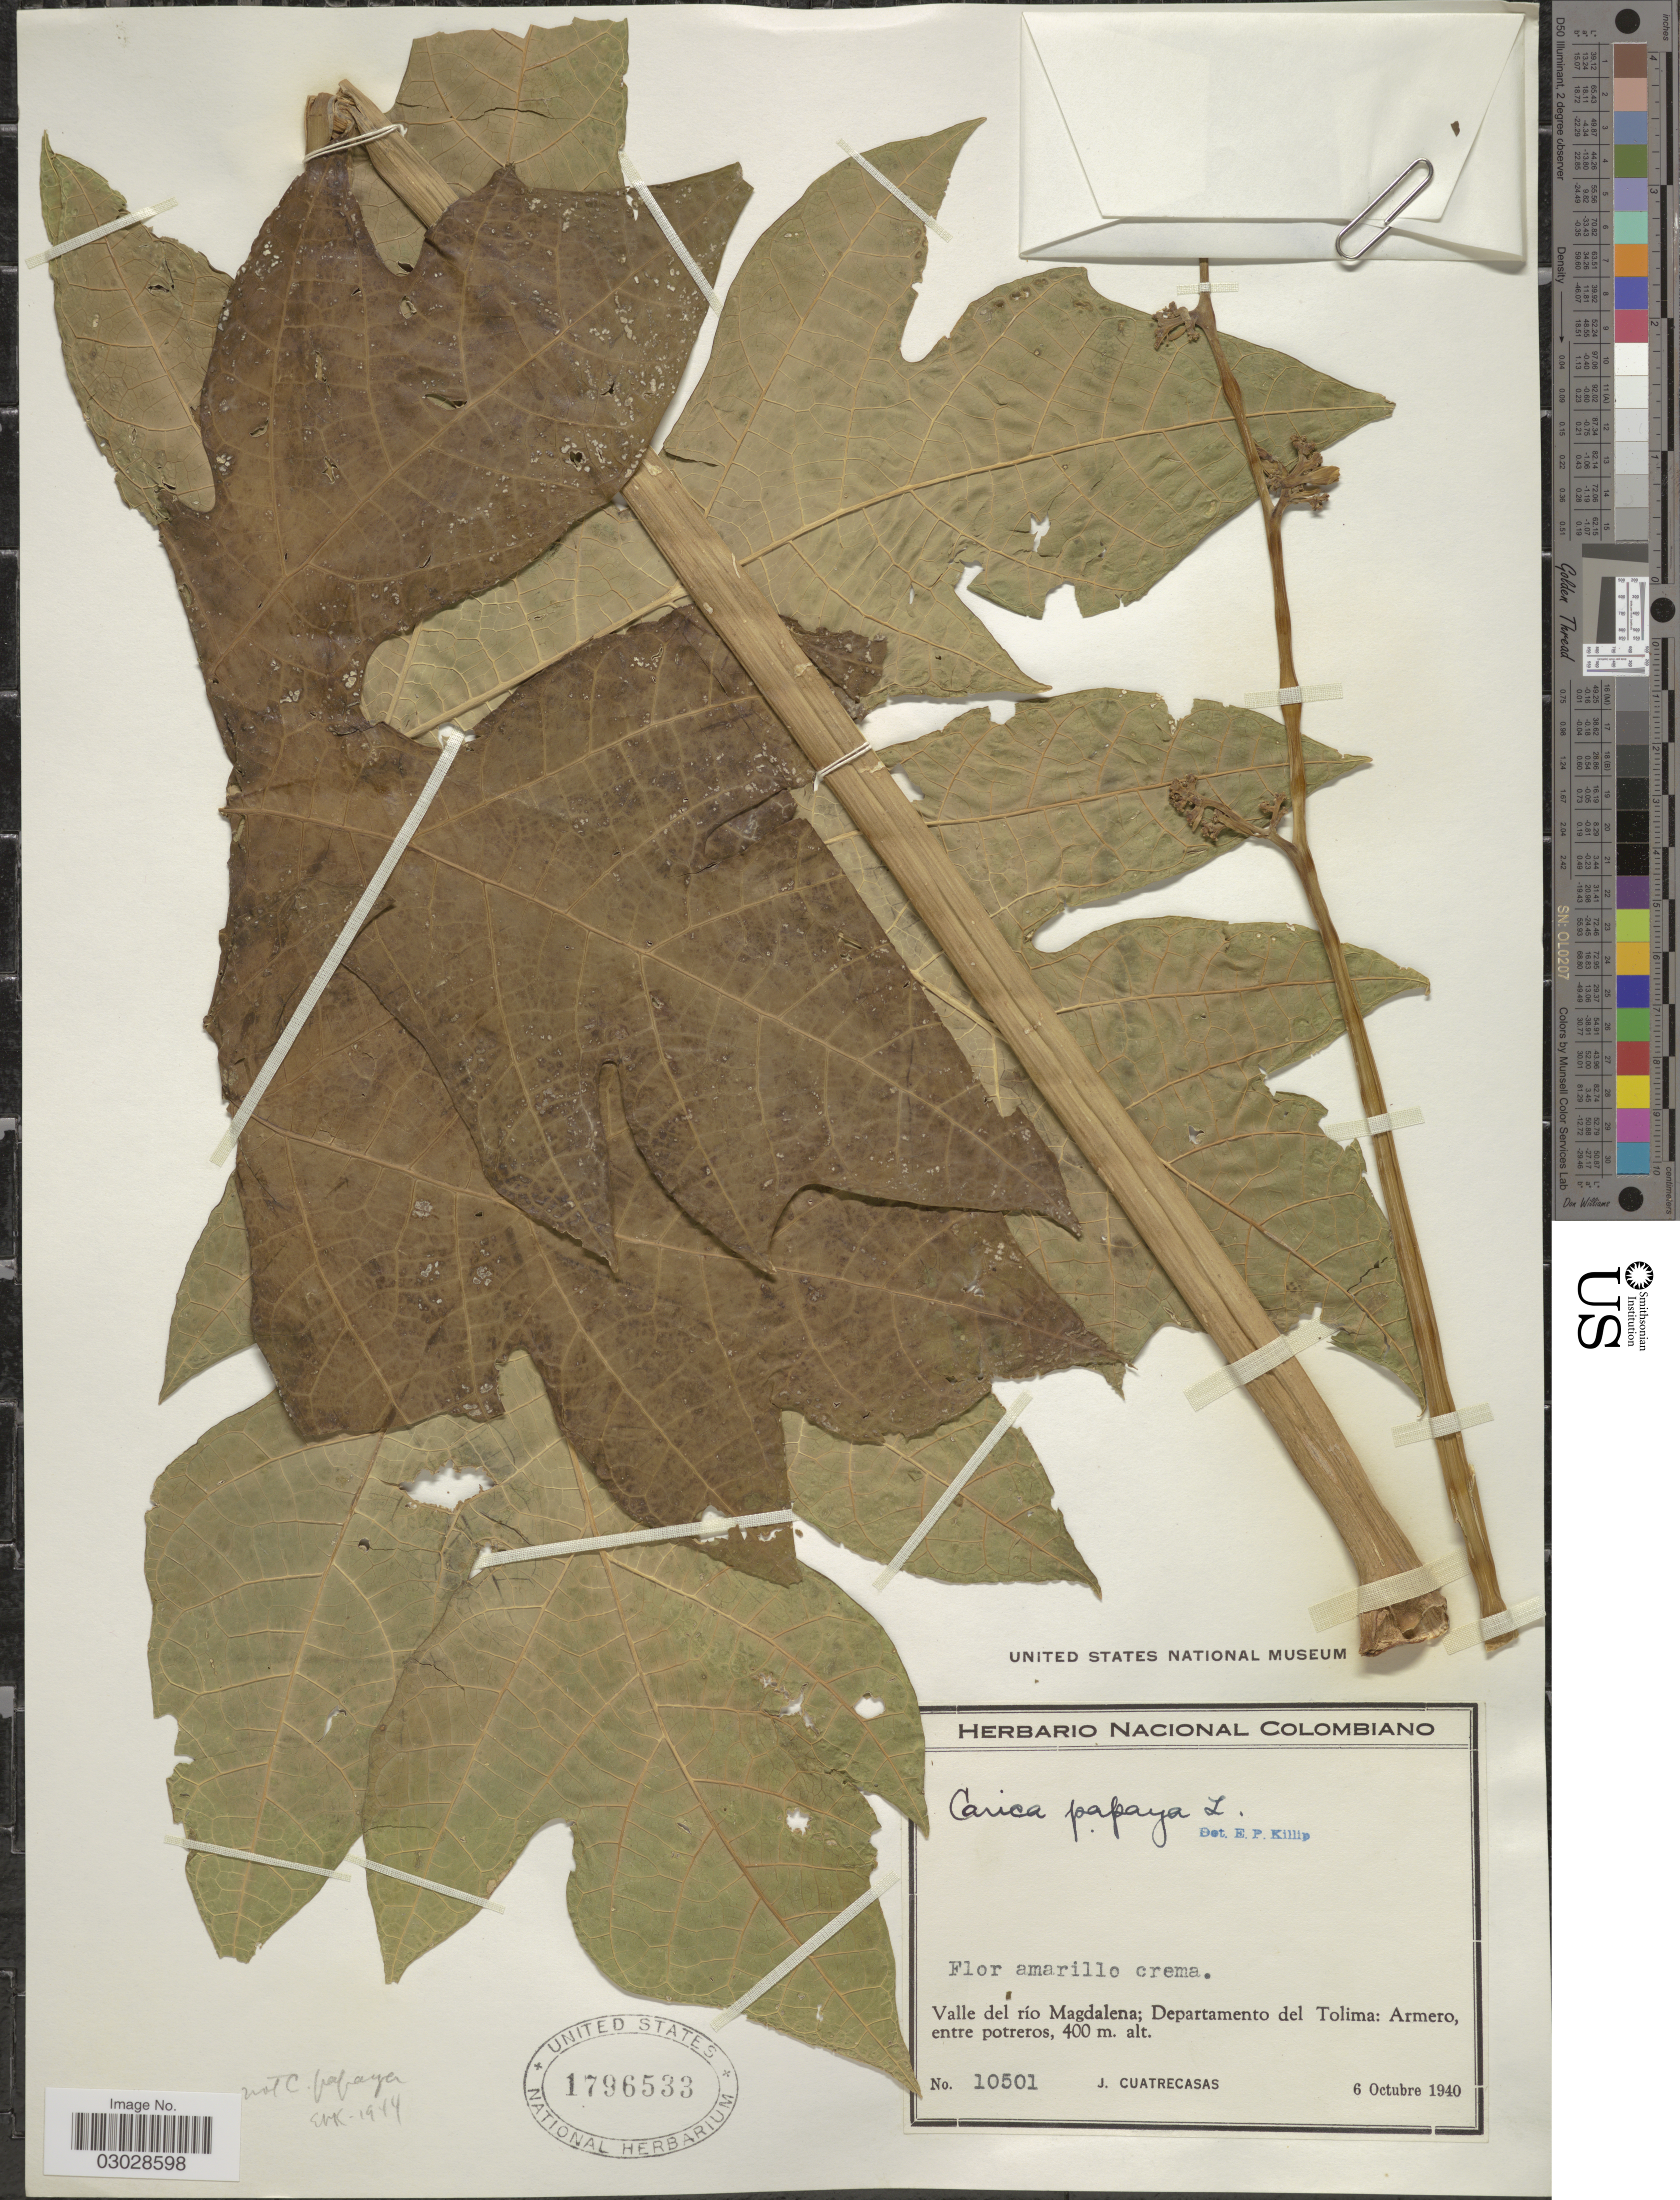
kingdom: Plantae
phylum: Tracheophyta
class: Magnoliopsida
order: Brassicales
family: Caricaceae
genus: Carica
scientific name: Carica papaya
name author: L.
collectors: J. Cuatrecasas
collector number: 10501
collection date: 1940-10-06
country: Colombia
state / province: Tolima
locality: Valle del río Magdalena; Departamento del Tolima: Armero, entre potreros.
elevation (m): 400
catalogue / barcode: US 1796533